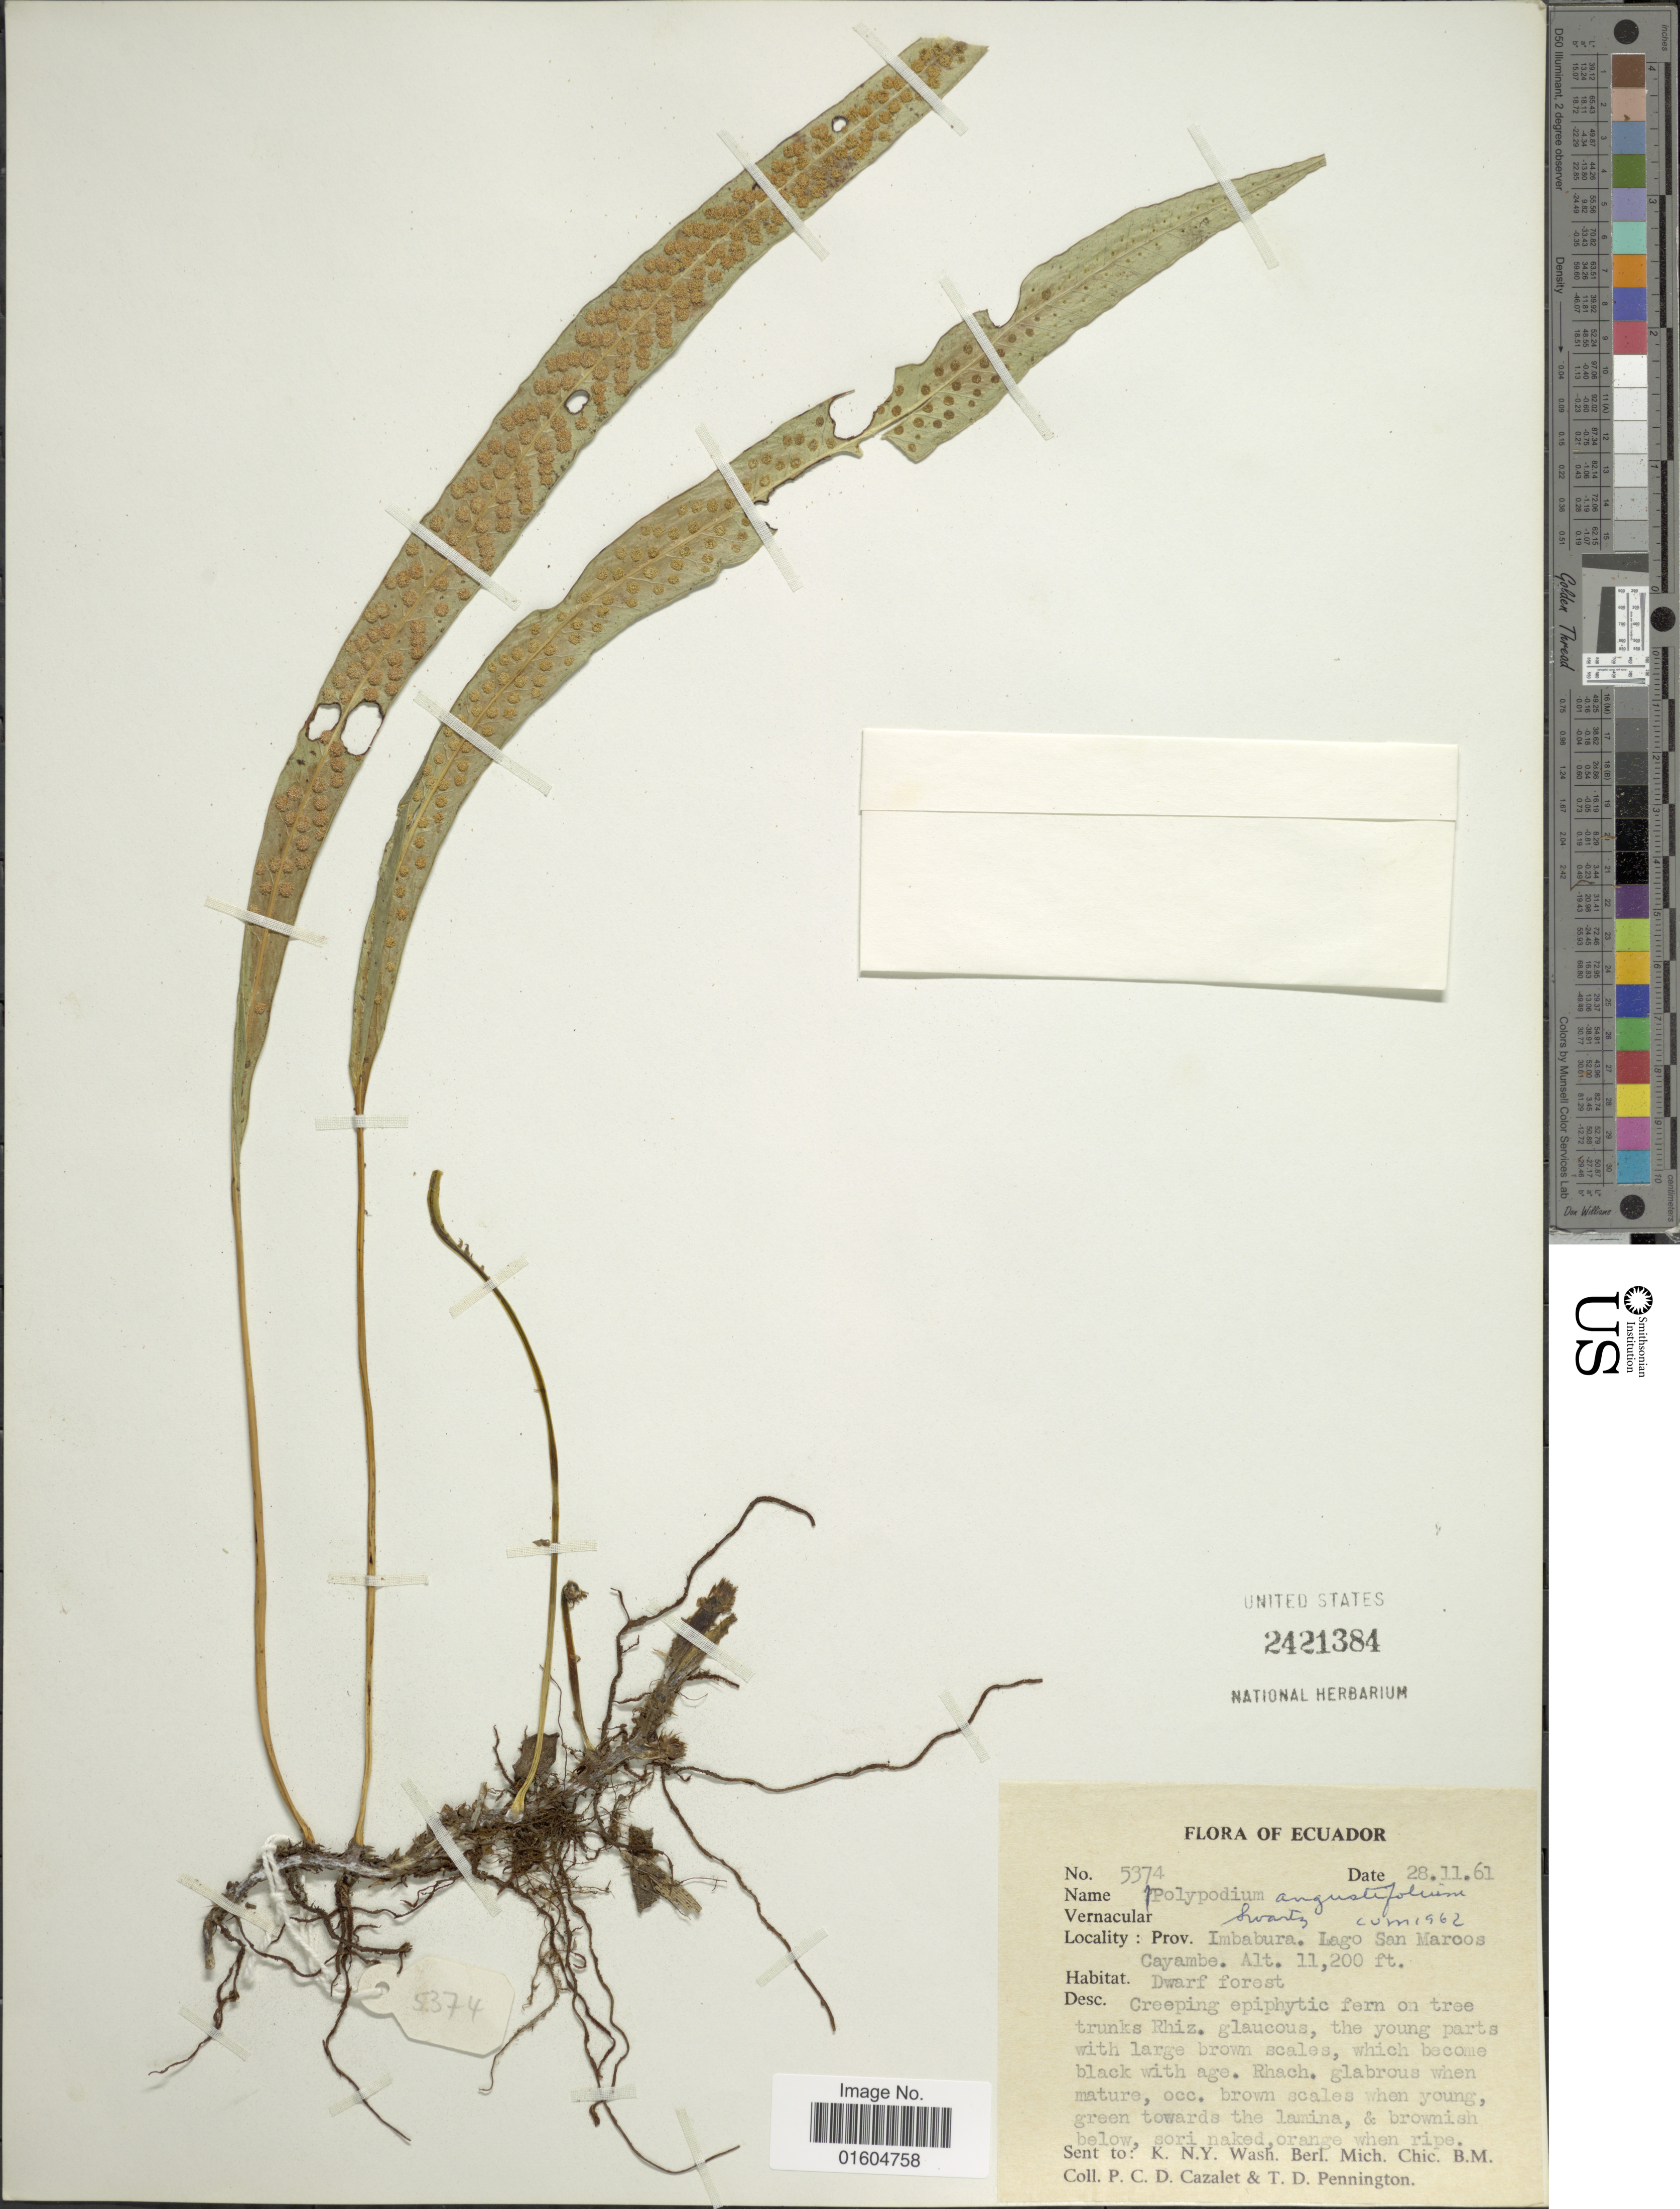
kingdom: Plantae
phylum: Tracheophyta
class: Polypodiopsida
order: Polypodiales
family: Polypodiaceae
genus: Campyloneurum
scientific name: Campyloneurum remotifolium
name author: (Hieron.) Lellinger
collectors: P. C. D. Cazalet & T. D. Pennington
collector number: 5374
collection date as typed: Transcribed d/m/y: 28/2/61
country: Ecuador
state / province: Imbabura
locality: Ecuador. Prov. Imbabura. Lago San Marcos Cayambe. Dwarf forest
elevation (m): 3414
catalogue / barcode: US 2421384